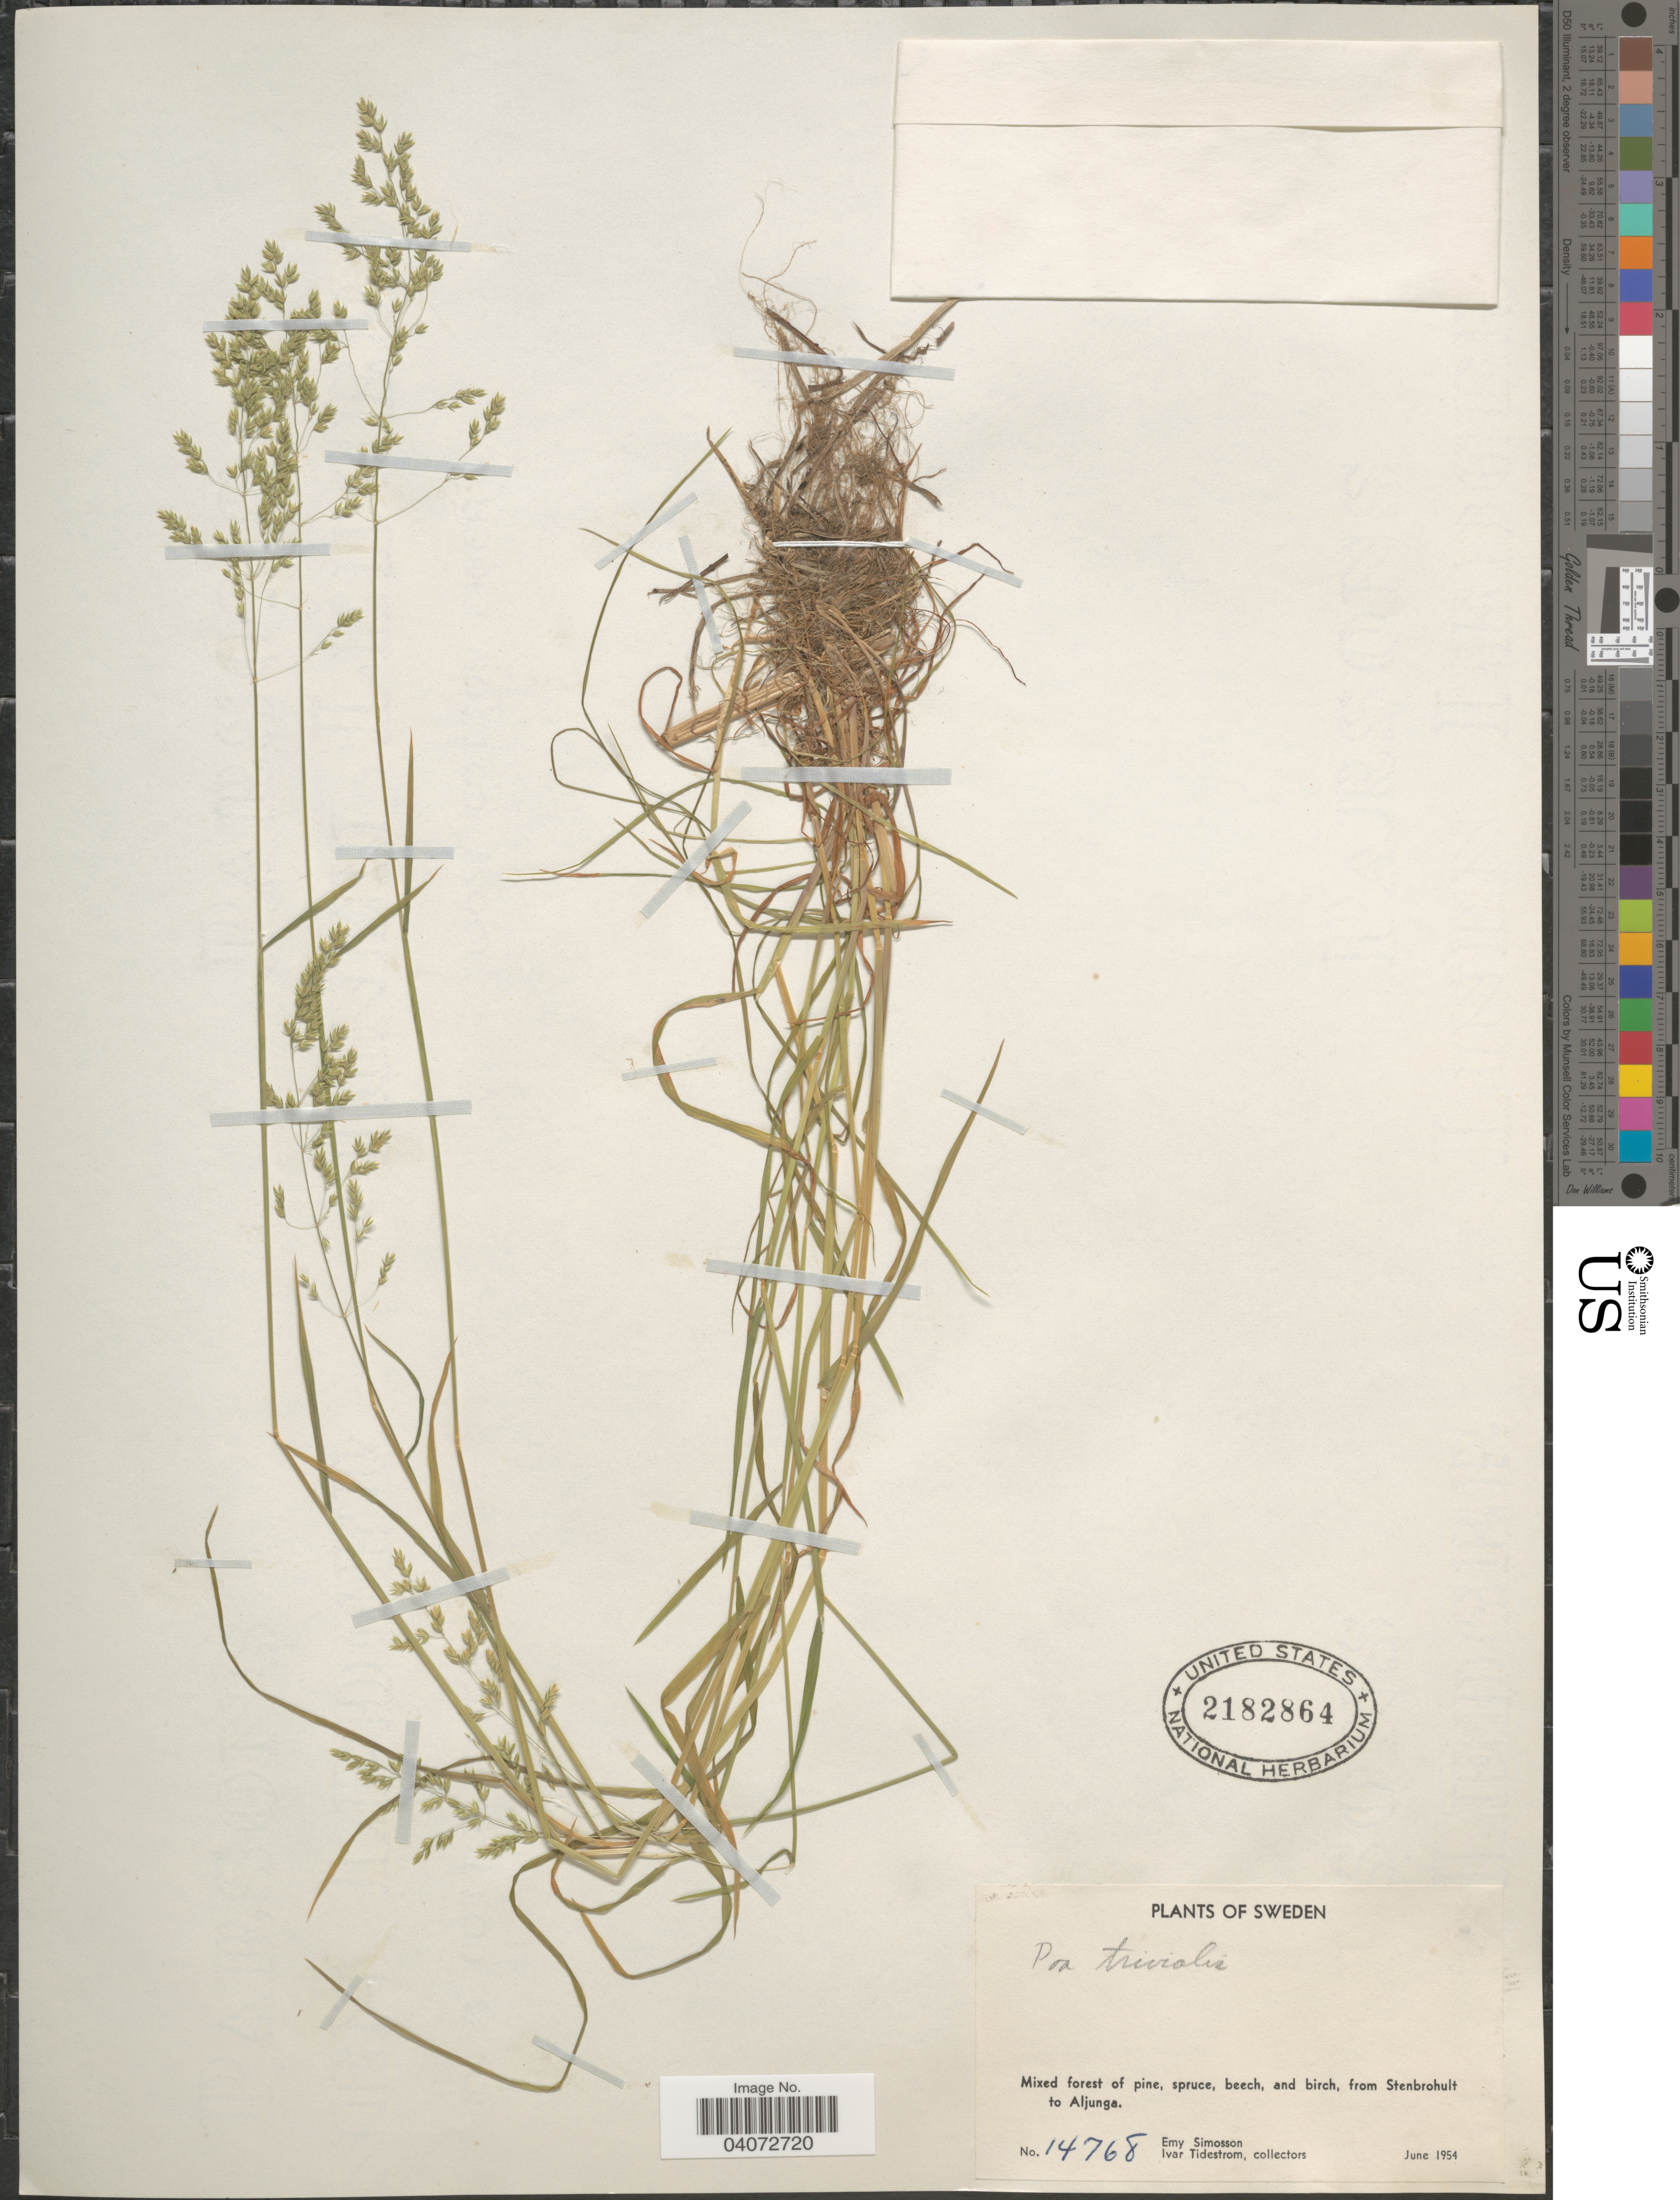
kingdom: Plantae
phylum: Tracheophyta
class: Liliopsida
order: Poales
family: Poaceae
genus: Poa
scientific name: Poa trivialis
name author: L.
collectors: E. Simosson & I. F. Tidestrom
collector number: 14768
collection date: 1954-06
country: Sweden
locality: Mixed forest of pine, spruce, beech, and birch, from Stenbrohult to Aljunga.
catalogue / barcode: US 2182864